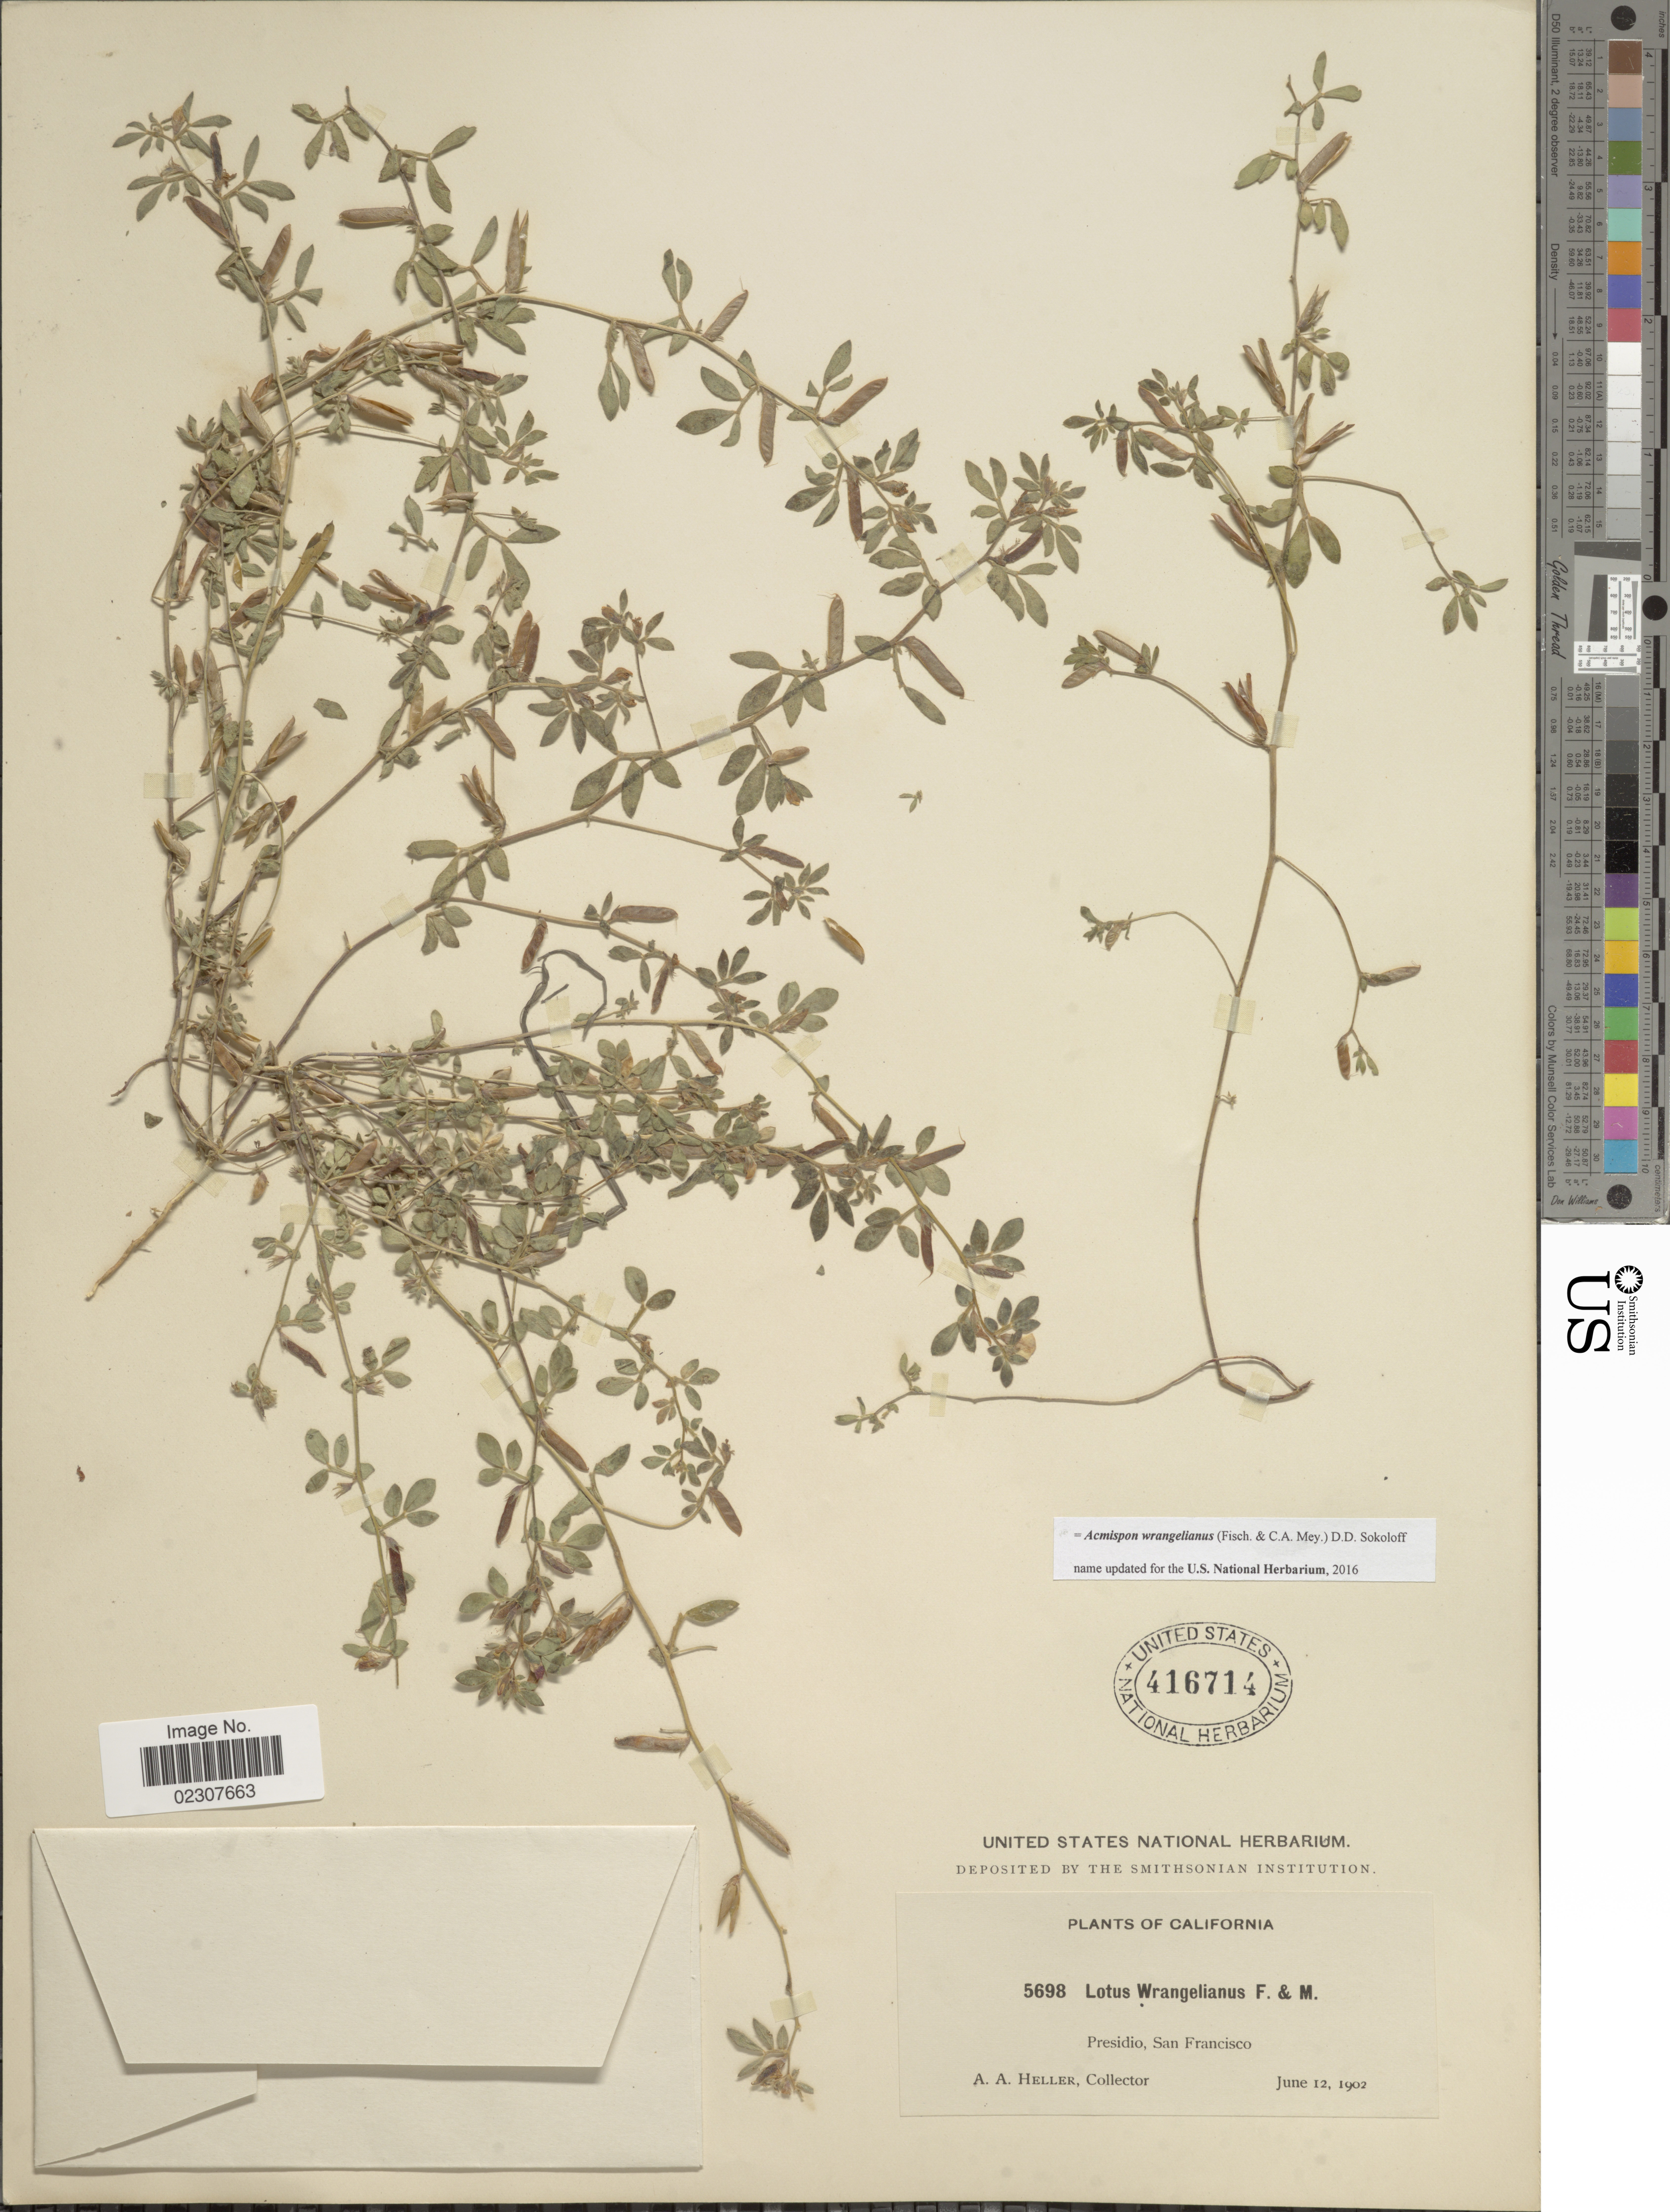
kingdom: Plantae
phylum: Tracheophyta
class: Magnoliopsida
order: Fabales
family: Fabaceae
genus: Acmispon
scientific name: Acmispon wrangelianus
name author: (Fisch. & C.A. Mey.) D.D. Sokoloff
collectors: A. A. Heller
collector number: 5698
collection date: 1902-06-12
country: United States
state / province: California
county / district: San Francisco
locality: Presidio, San Francisco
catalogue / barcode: US 416714